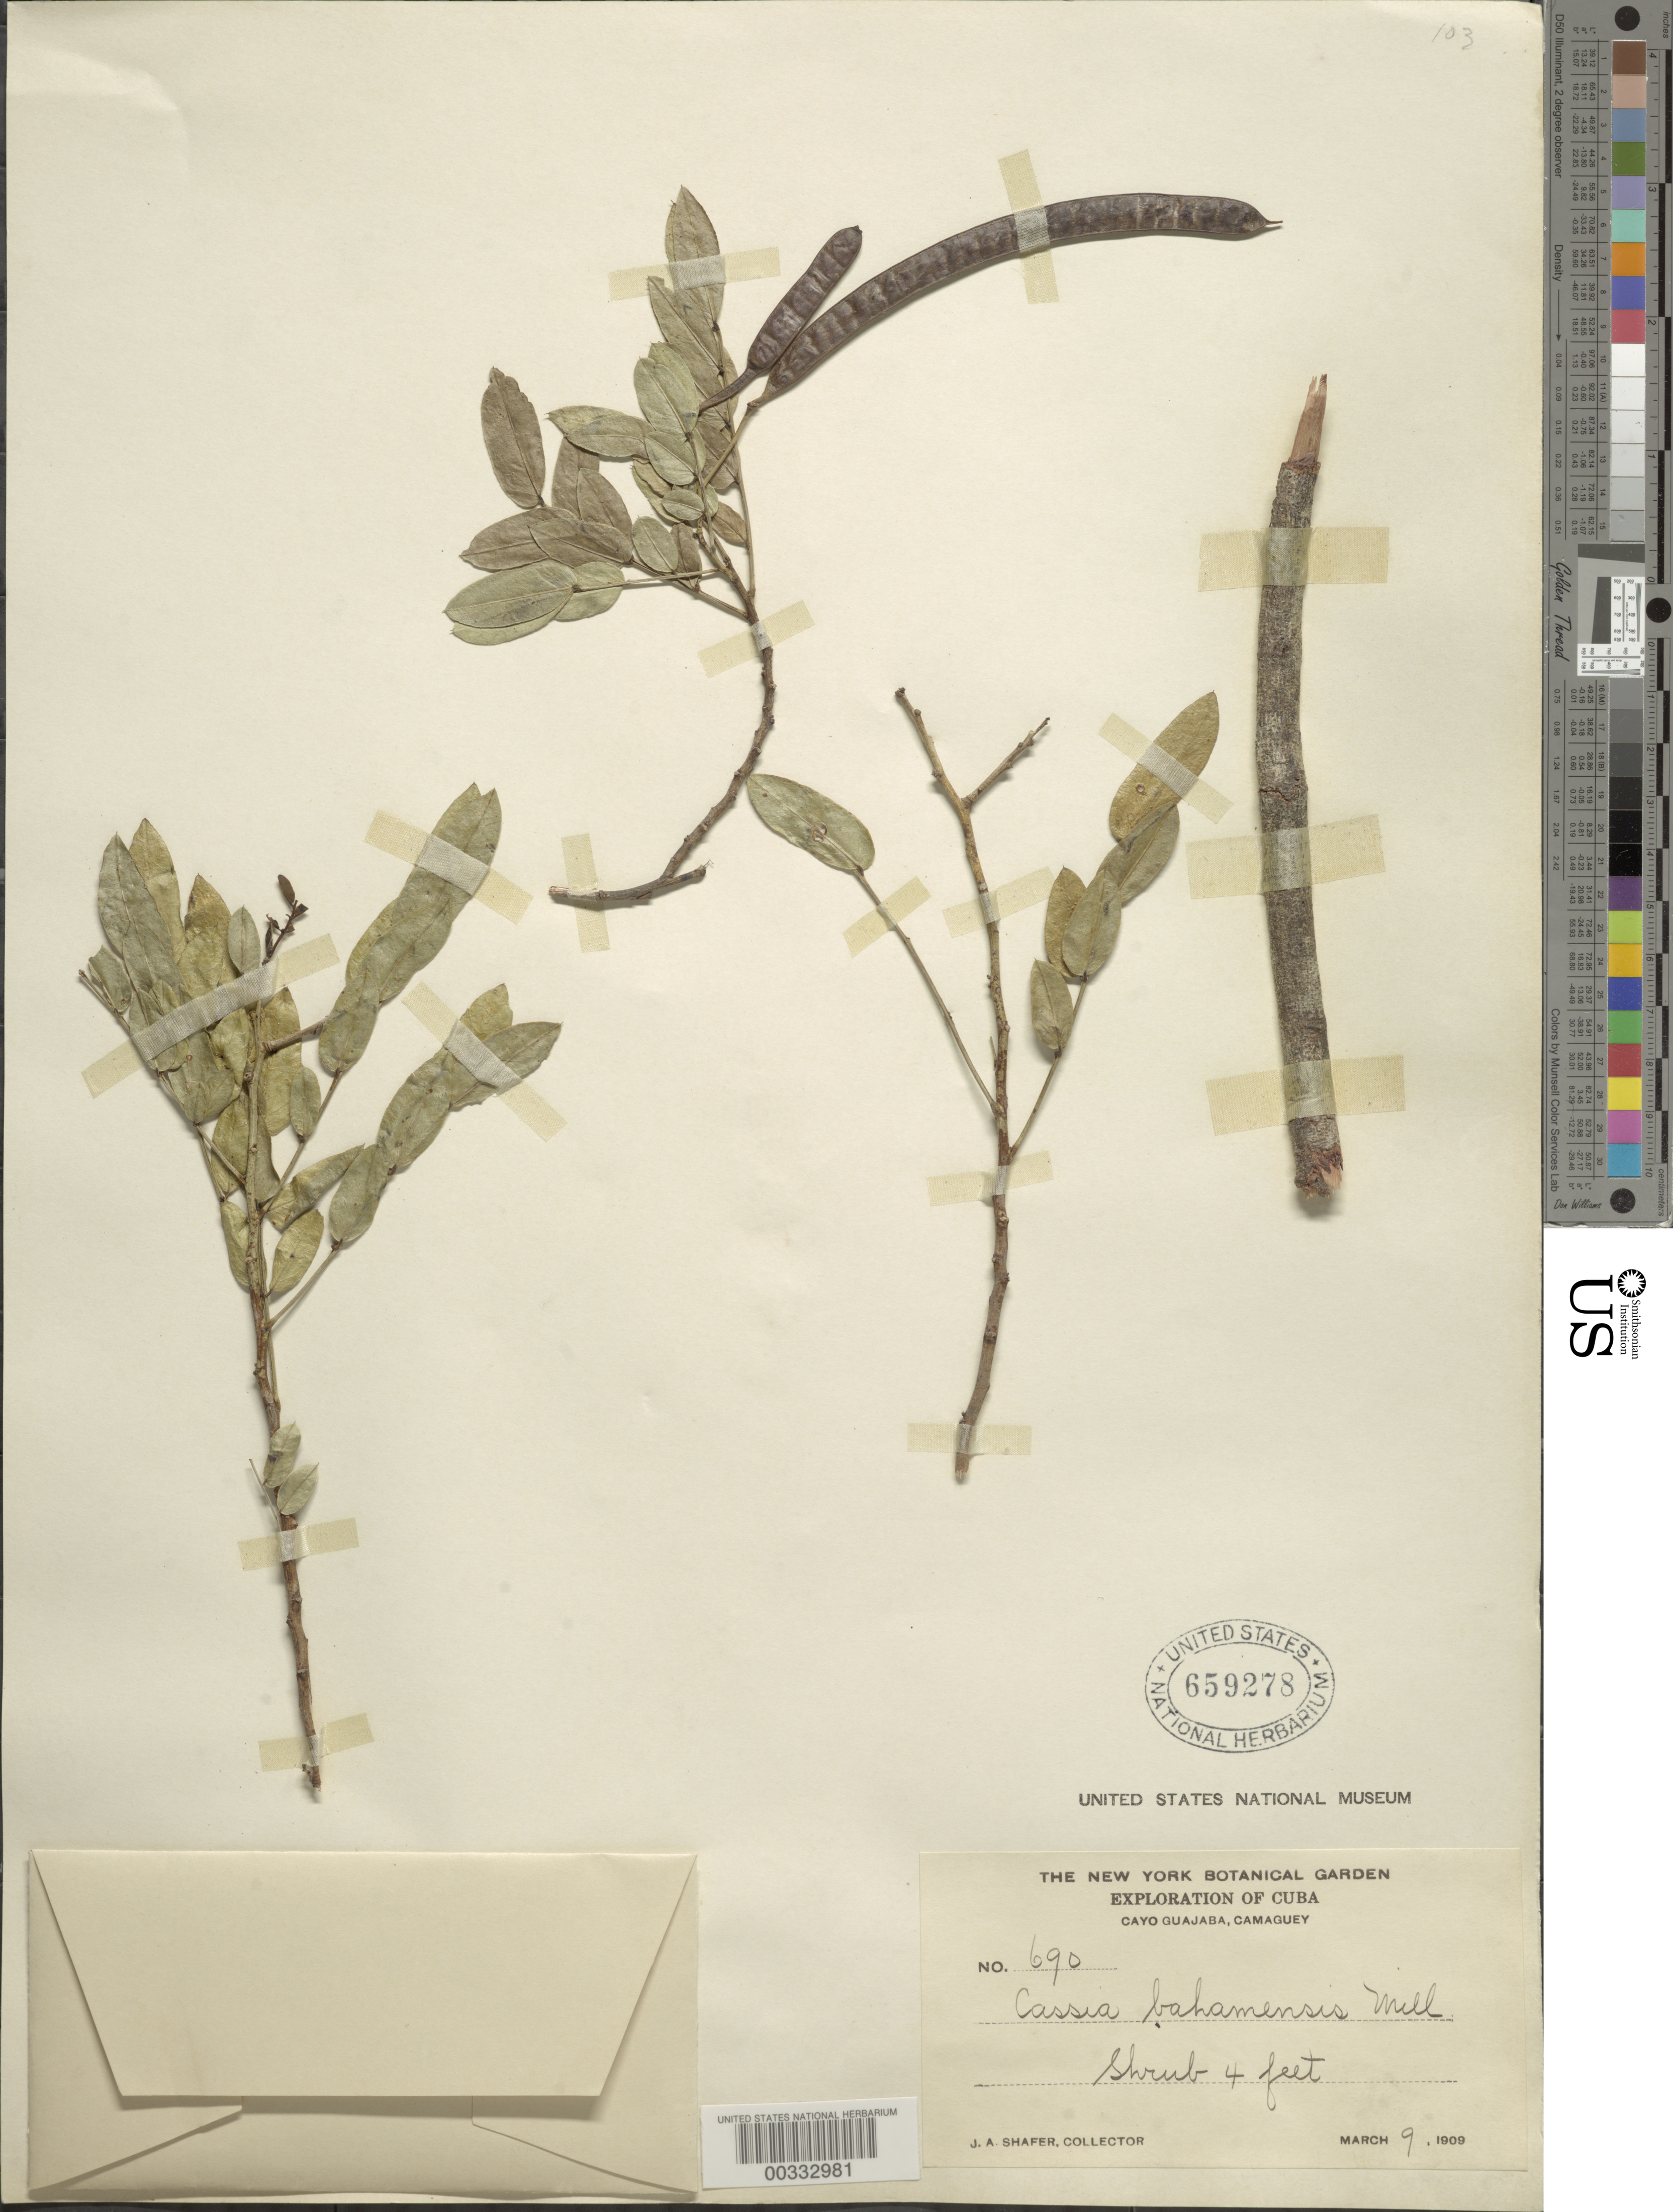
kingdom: Plantae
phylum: Tracheophyta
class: Magnoliopsida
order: Fabales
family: Fabaceae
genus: Senna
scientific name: Senna ligustrina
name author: (L.) H.S. Irwin & Barneby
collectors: J. A. Shafer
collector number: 690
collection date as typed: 09 Mar 1909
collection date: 1909-03-09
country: Cuba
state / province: Camagüey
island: Greater Antilles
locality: Cayo Guajaba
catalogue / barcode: US 659278